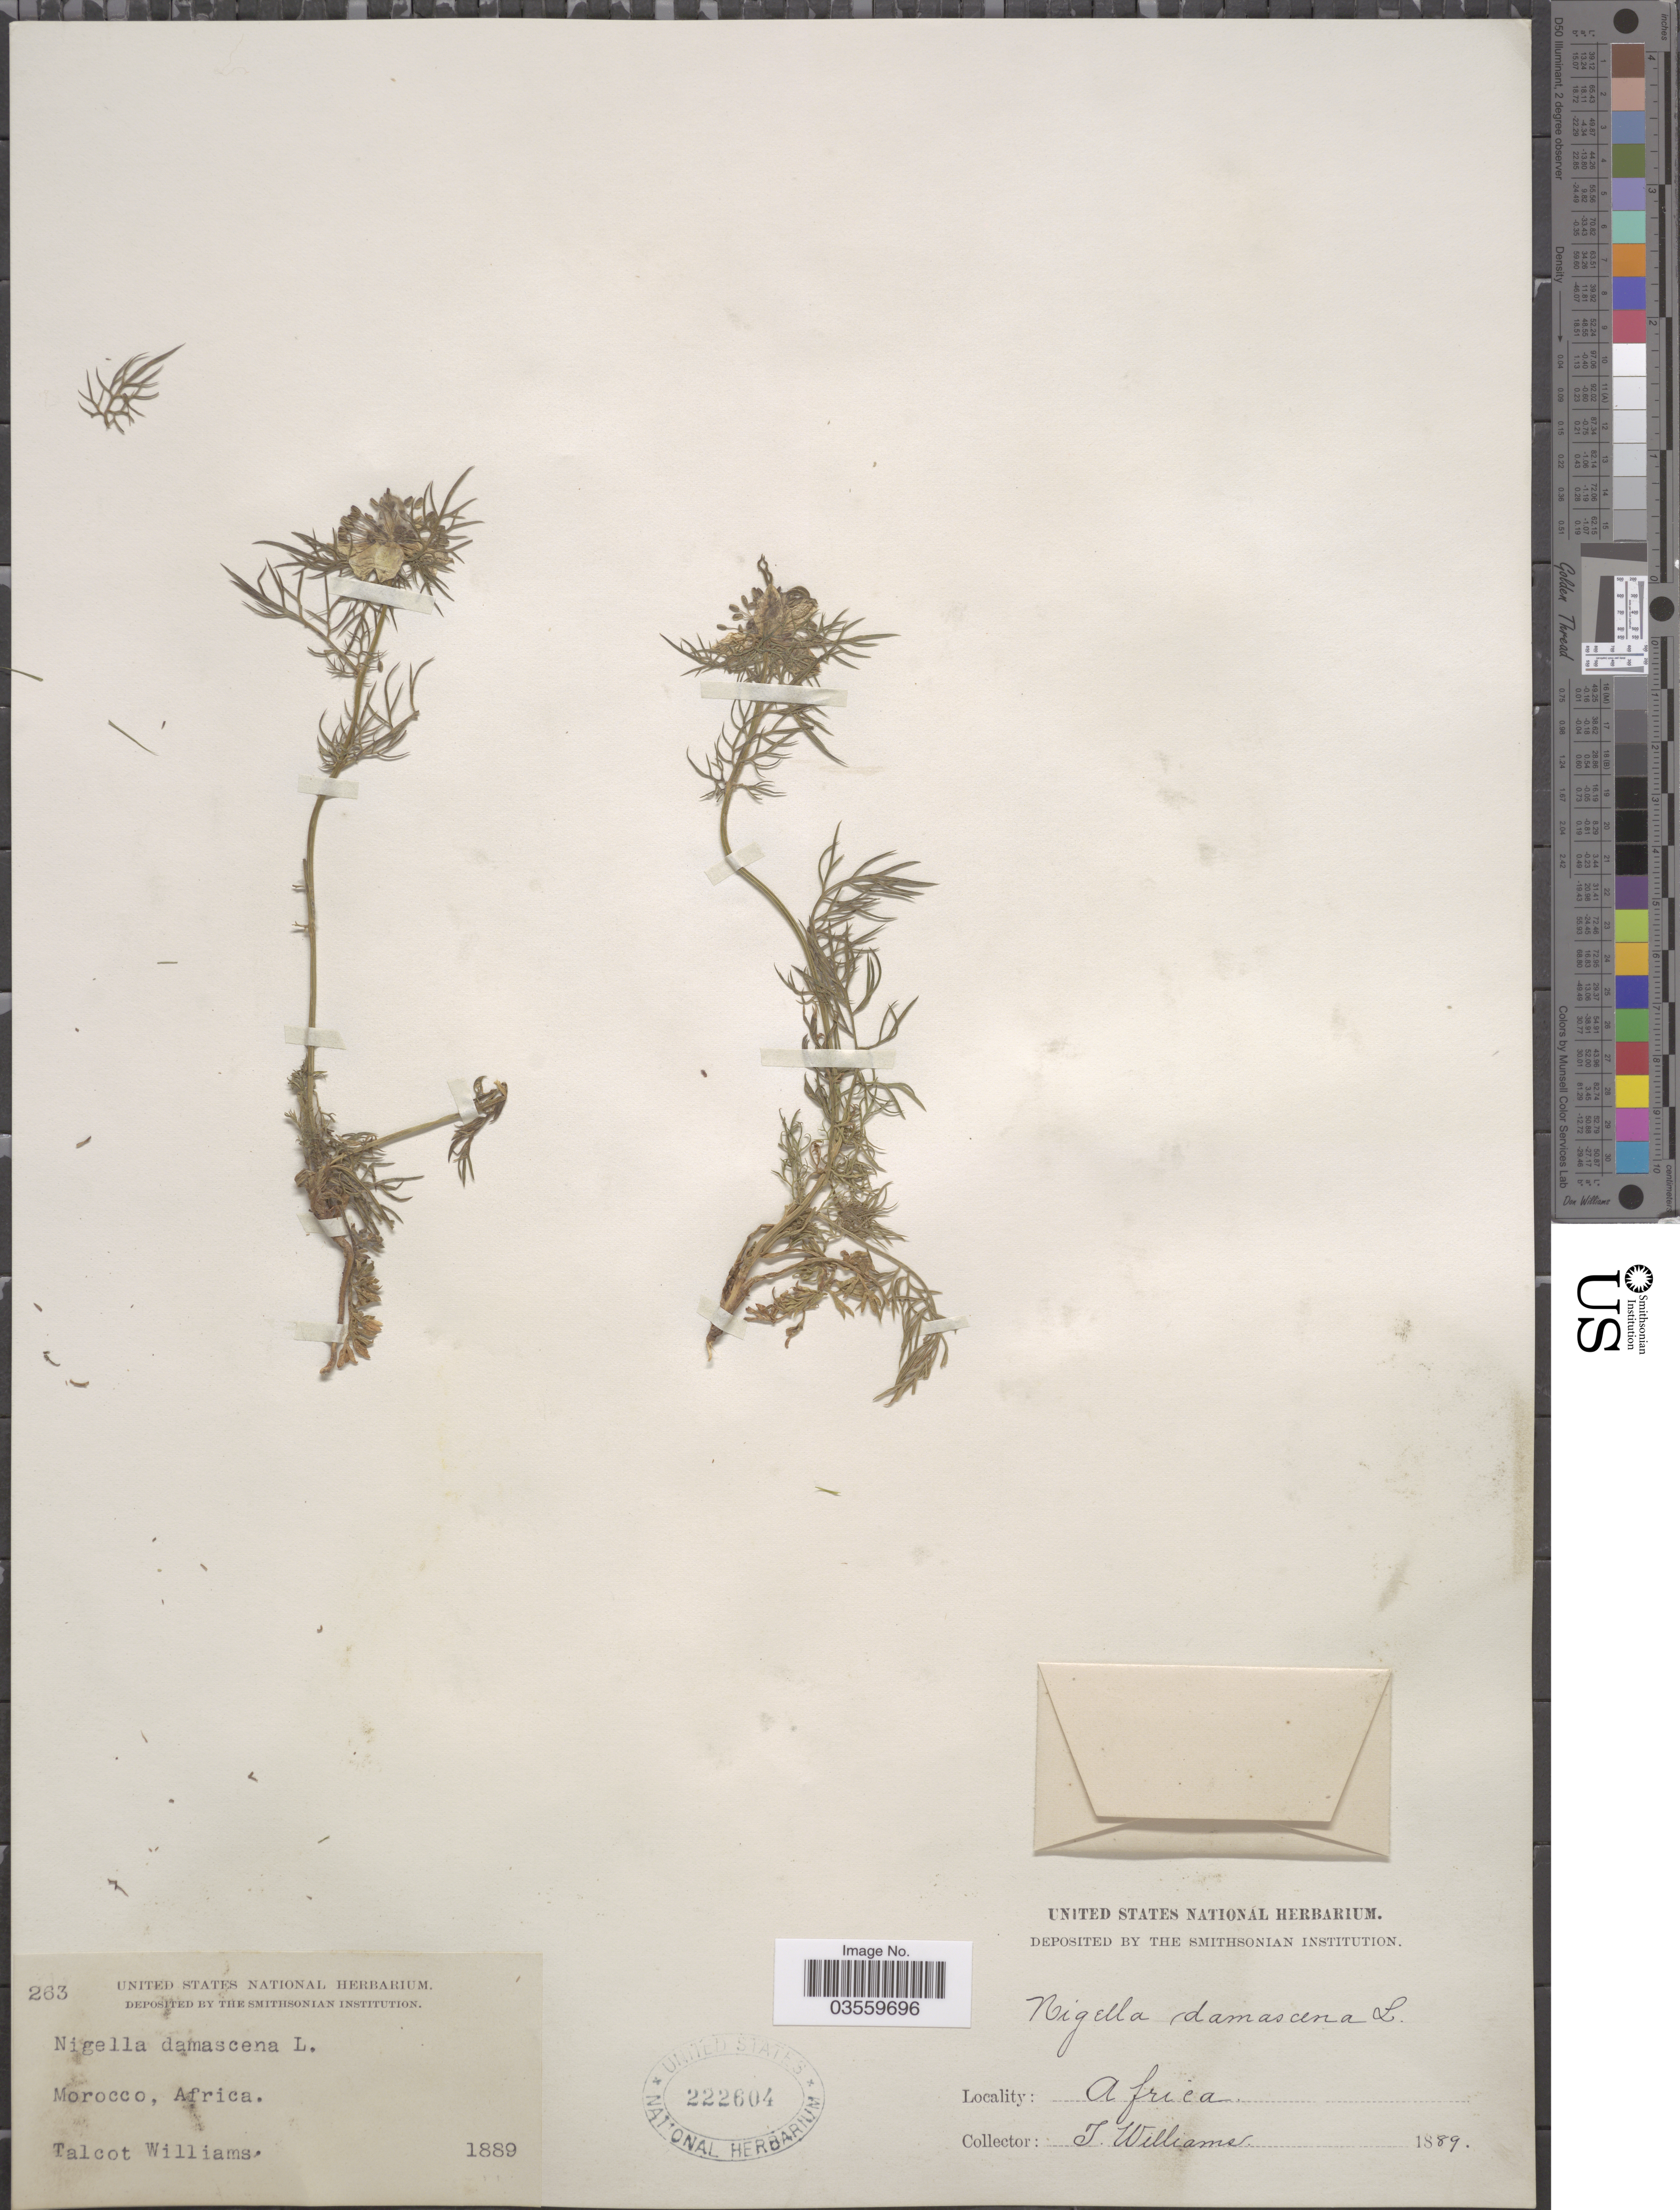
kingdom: Plantae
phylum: Tracheophyta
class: Magnoliopsida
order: Ranunculales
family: Ranunculaceae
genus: Nigella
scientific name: Nigella damascena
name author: L.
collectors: T. Williams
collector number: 263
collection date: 1889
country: Morocco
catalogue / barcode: US 222604